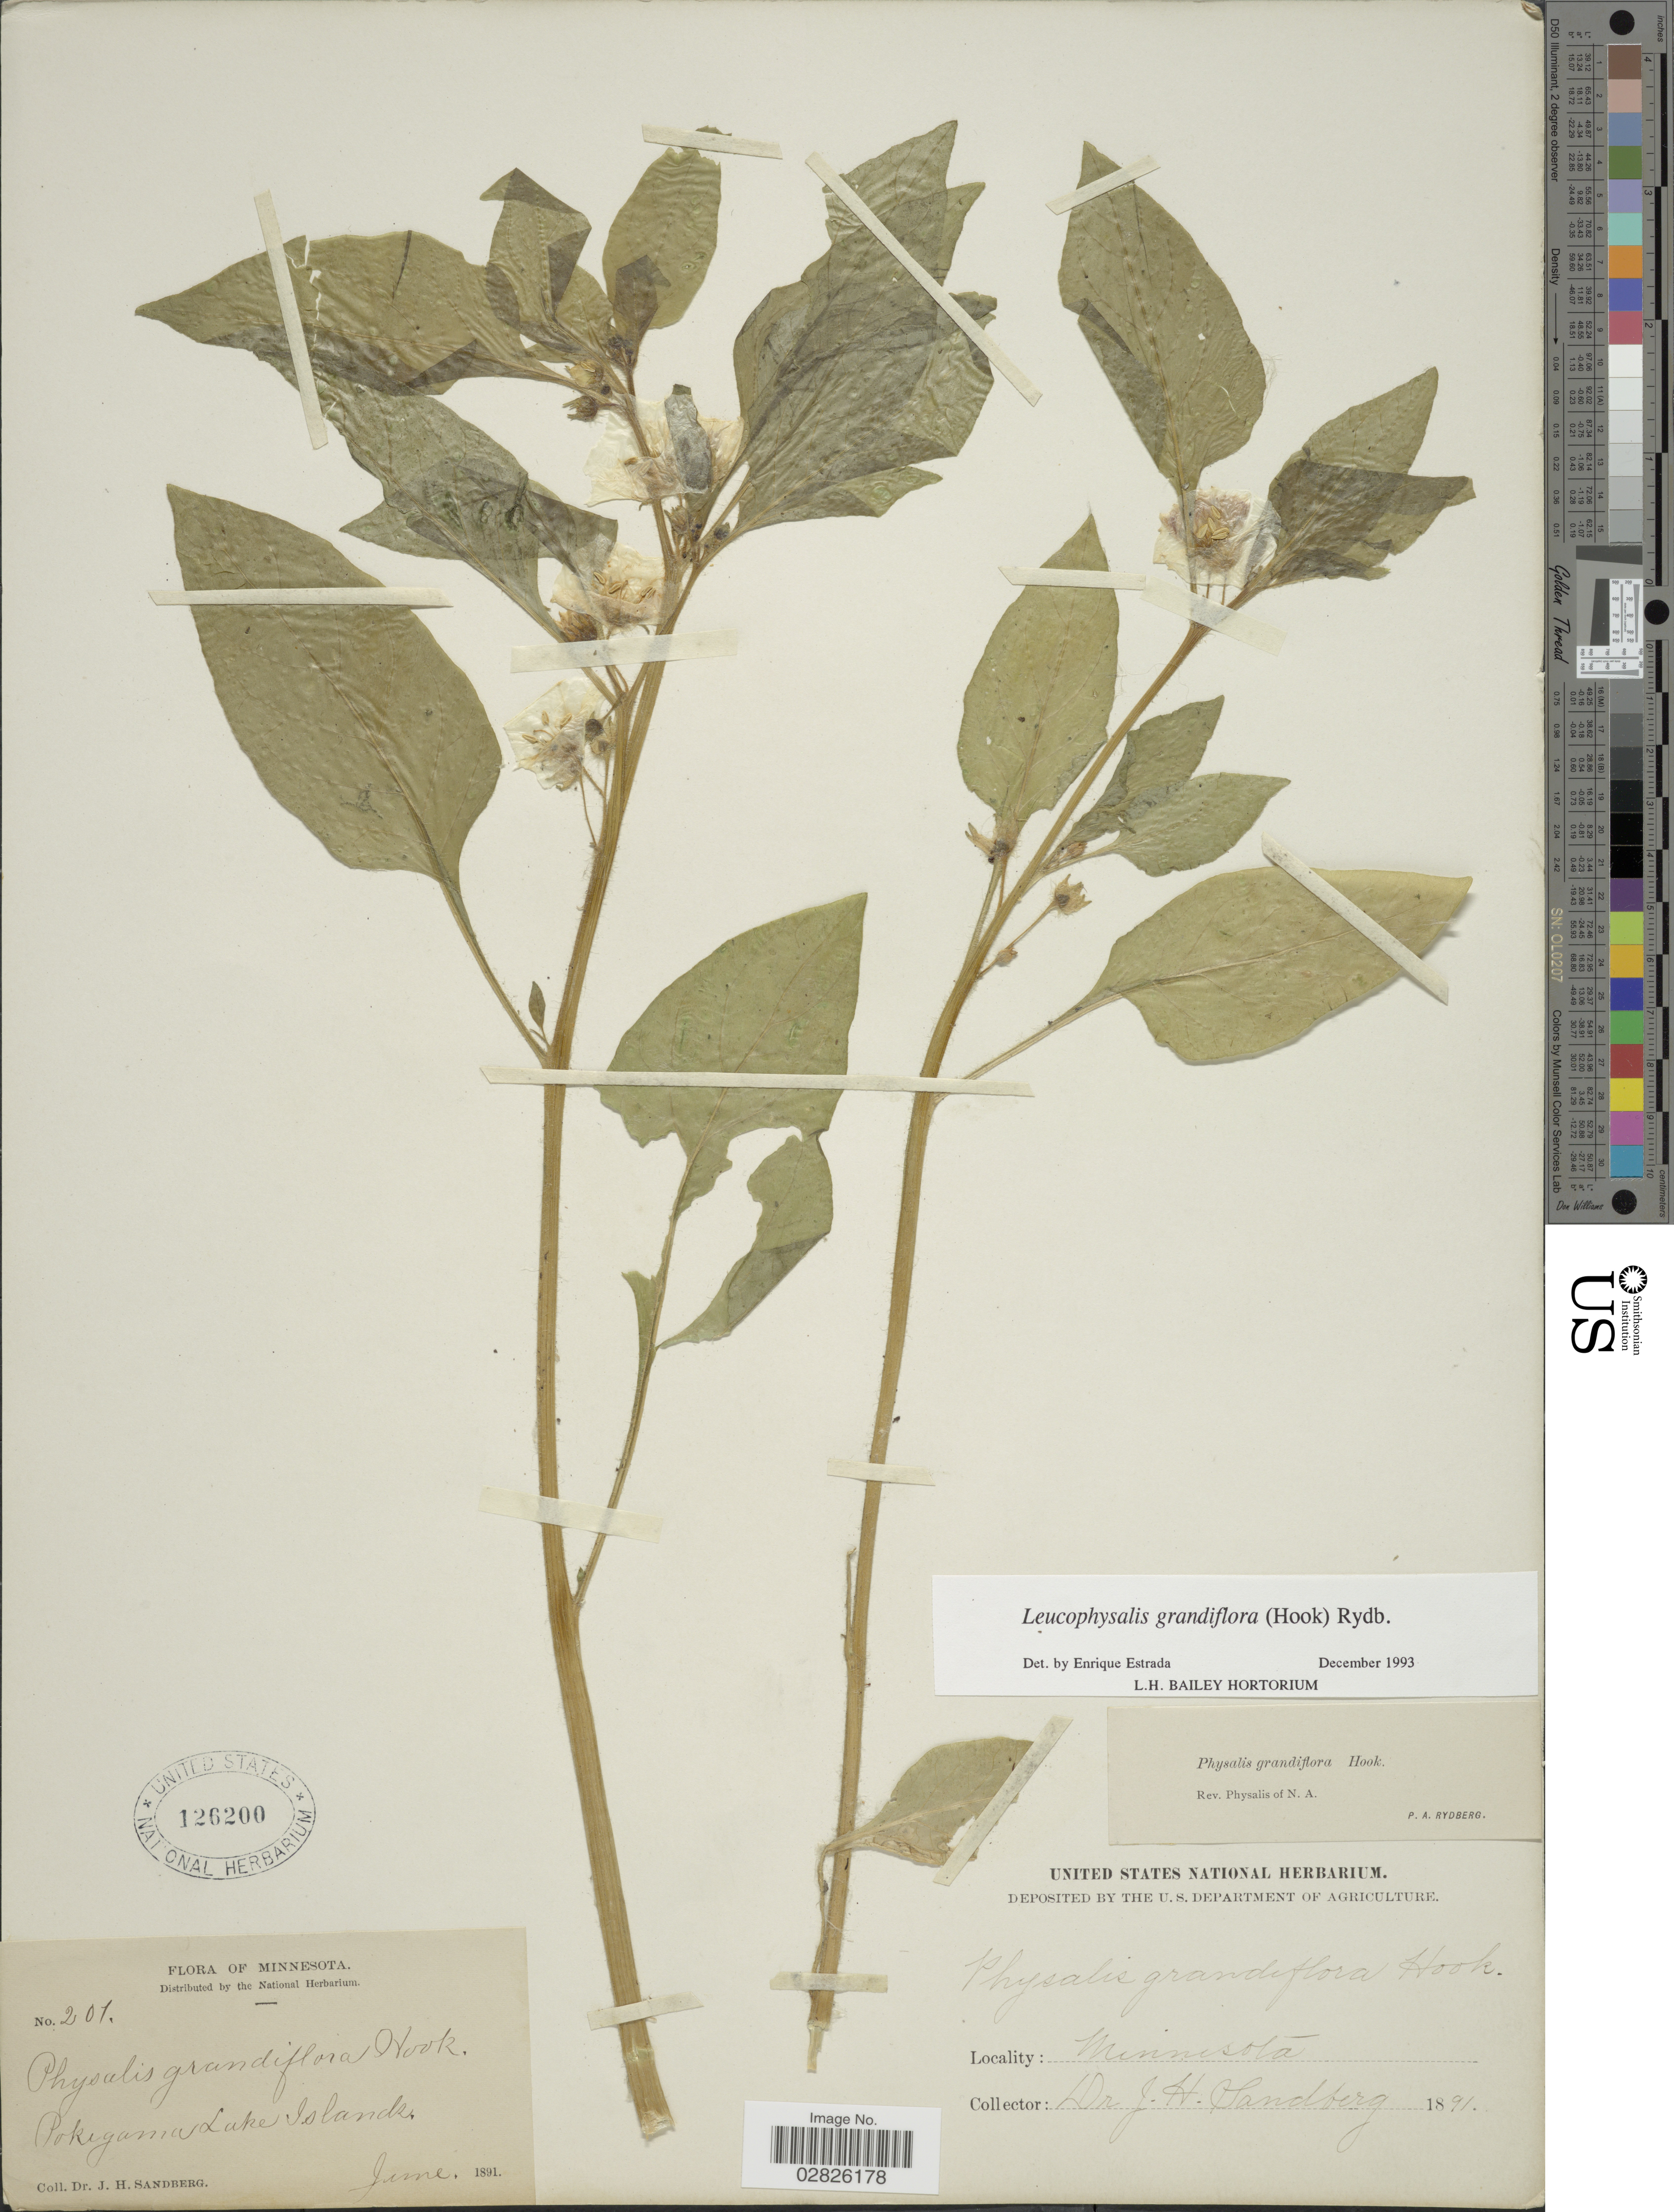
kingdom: Plantae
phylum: Tracheophyta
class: Magnoliopsida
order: Solanales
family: Solanaceae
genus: Leucophysalis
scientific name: Leucophysalis grandiflora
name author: (Hook.) Rydb.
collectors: J. H. Sandberg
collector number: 201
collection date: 1891-06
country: United States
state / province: Minnesota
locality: Pokegama Lake Islands.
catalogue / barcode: US 126200